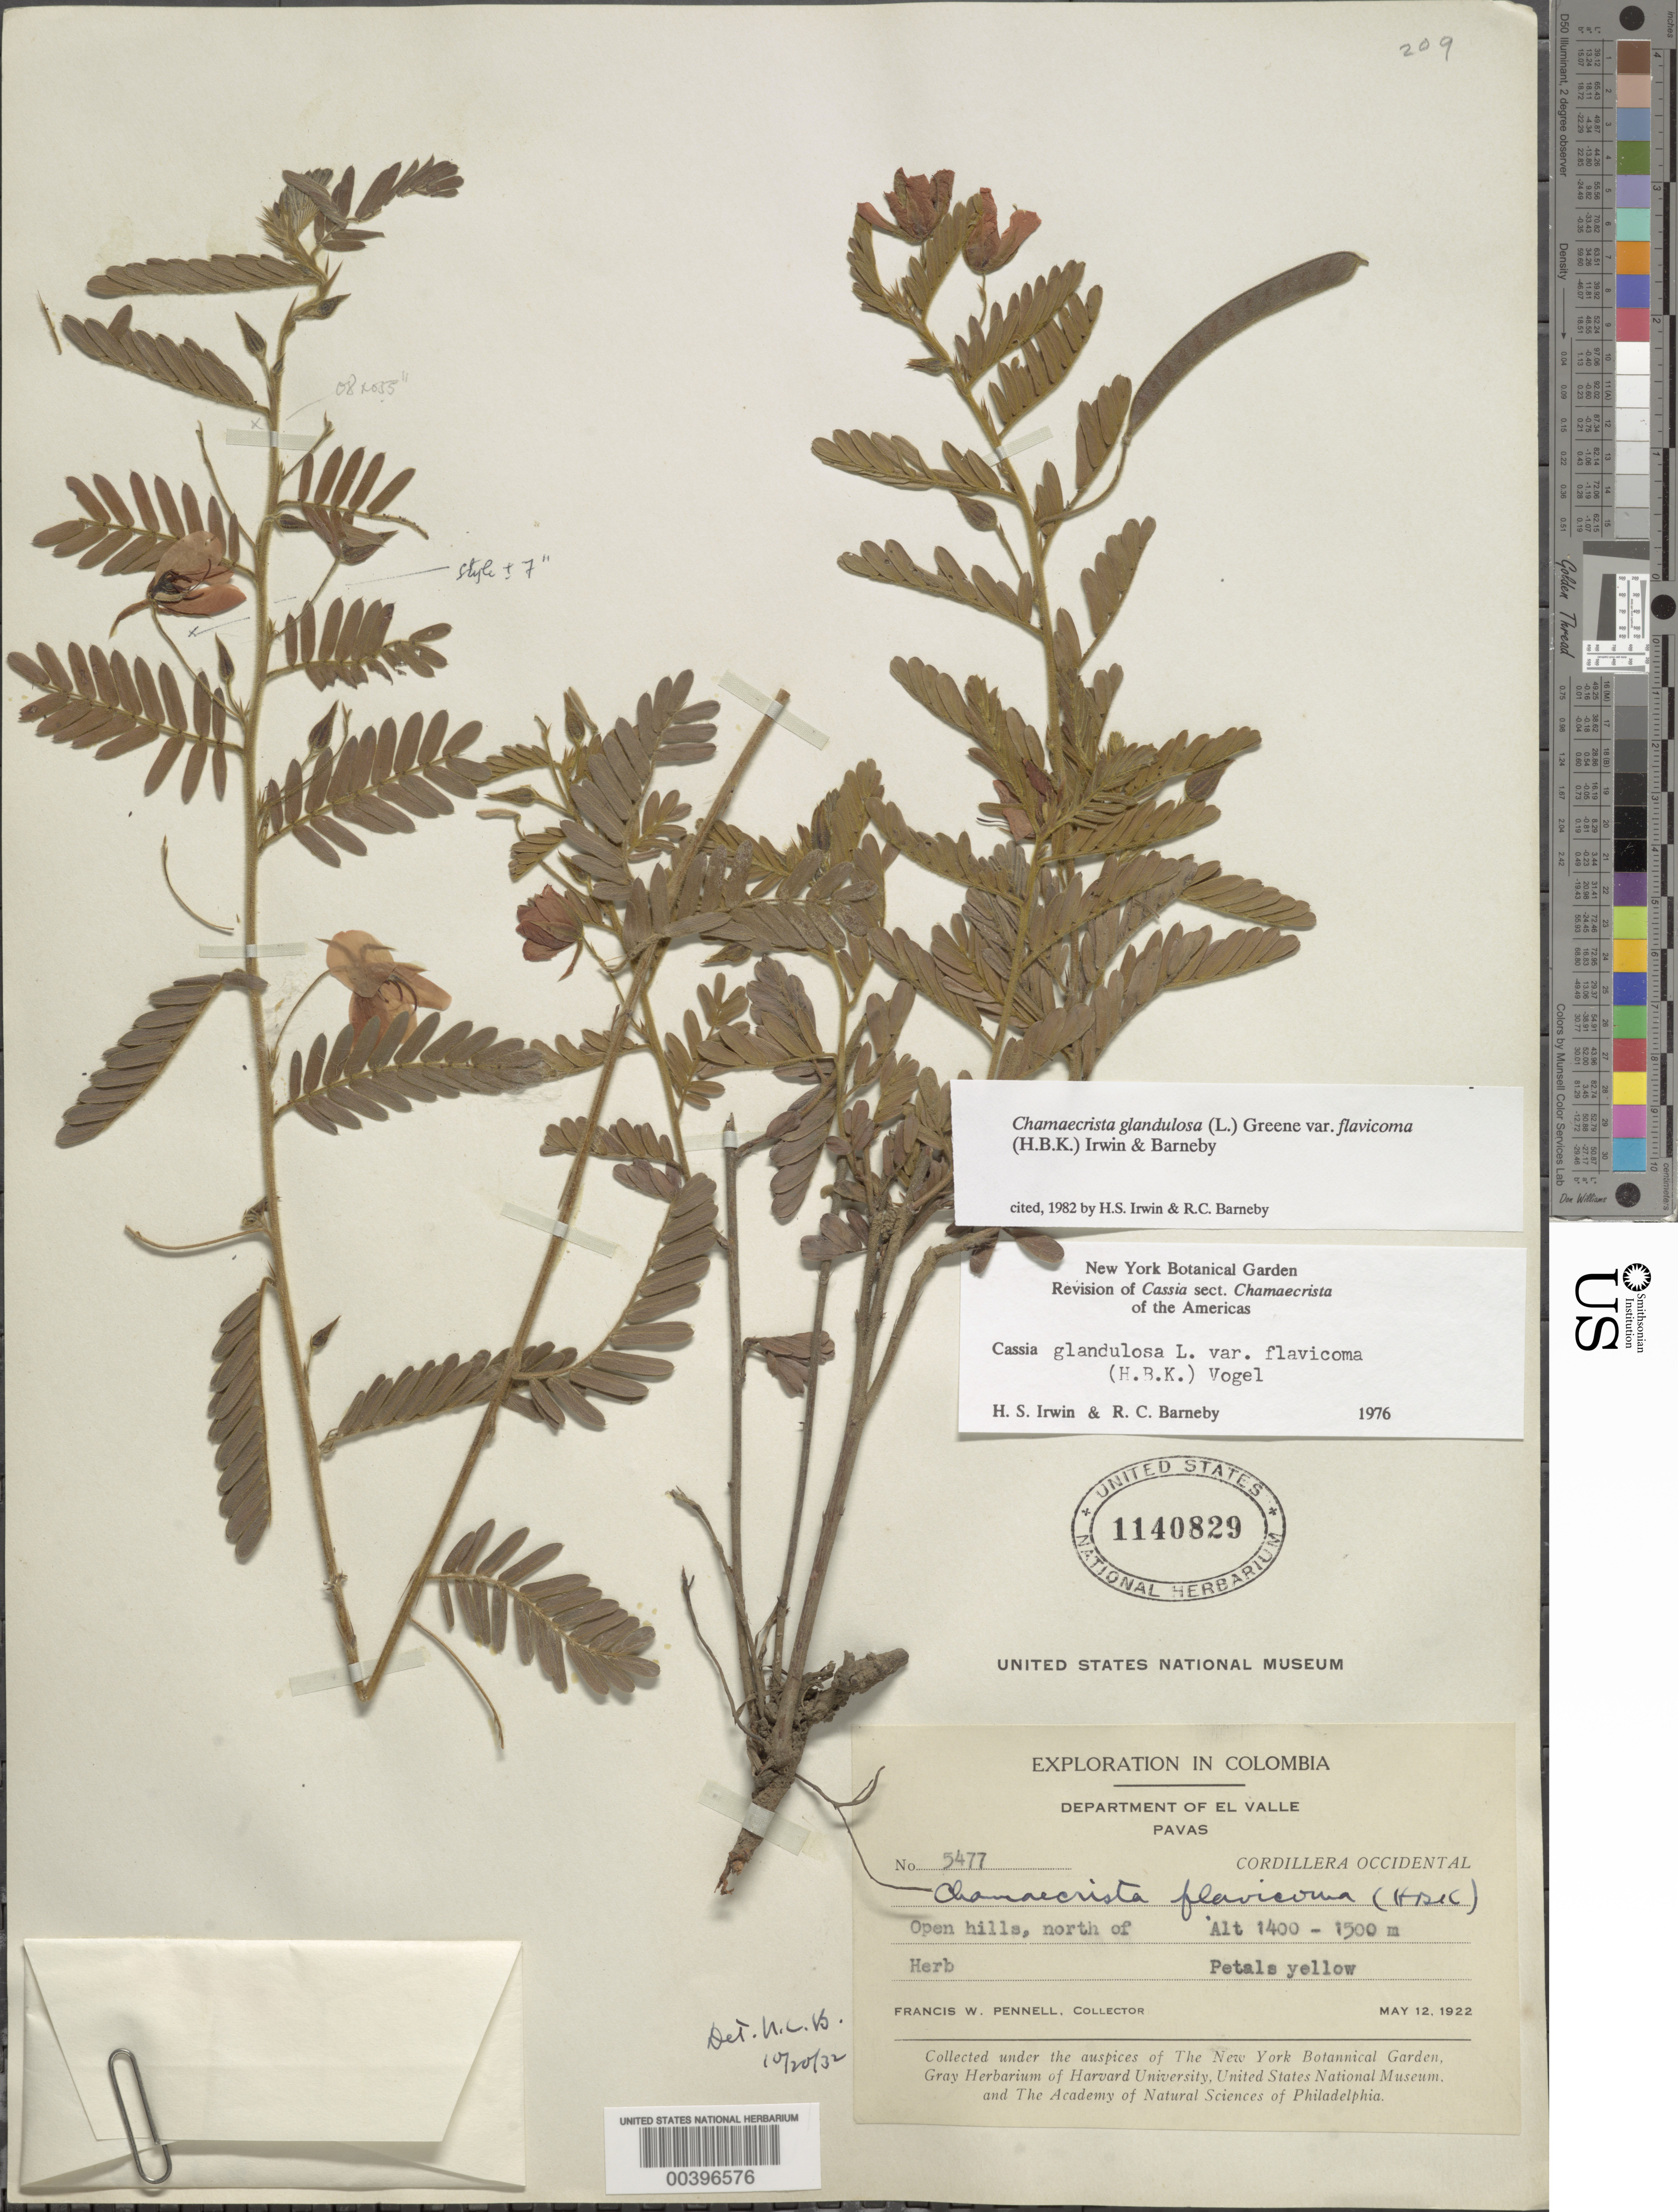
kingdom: Plantae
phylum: Tracheophyta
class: Magnoliopsida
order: Fabales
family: Fabaceae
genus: Chamaecrista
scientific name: Chamaecrista glandulosa var. flavicoma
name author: (Kunth) H.S. Irwin & Barneby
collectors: F. W. Pennell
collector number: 5477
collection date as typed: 12 May 1922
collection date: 1922-05-12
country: Colombia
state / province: Valle del Cauca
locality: Pavas; N of open hills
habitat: Open hills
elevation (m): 1400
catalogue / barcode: US 1140829